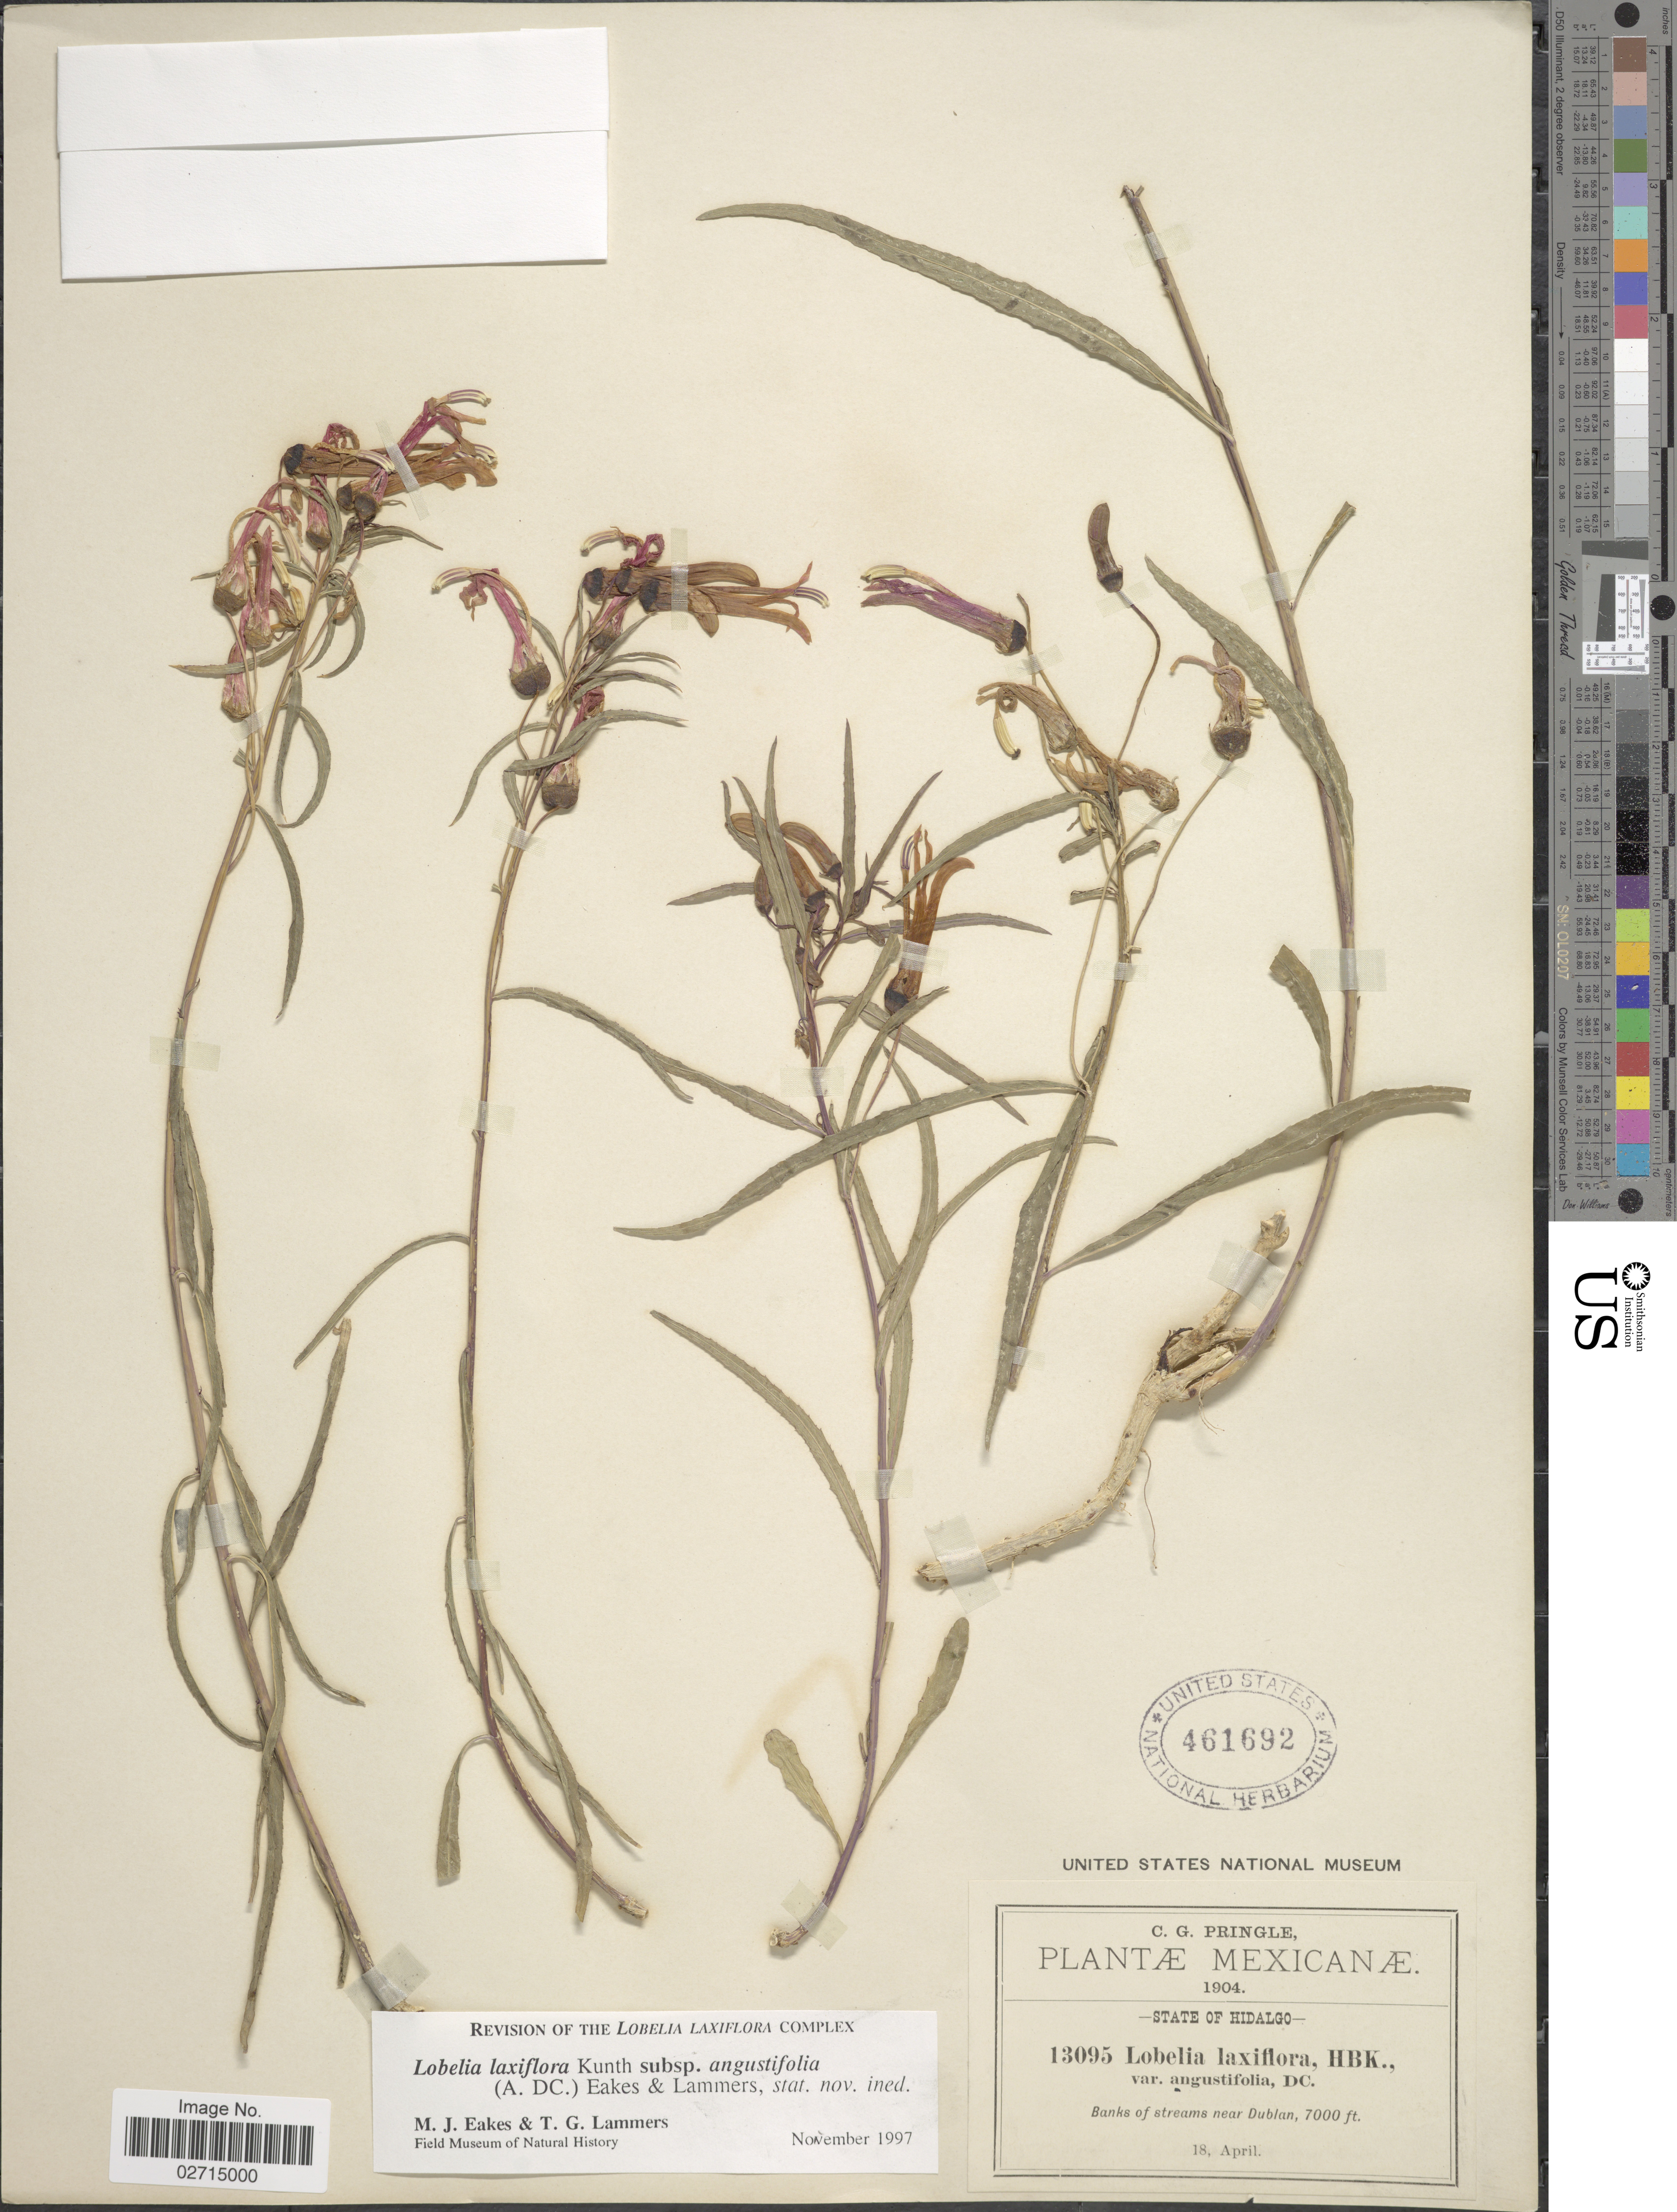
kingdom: Plantae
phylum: Tracheophyta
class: Magnoliopsida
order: Asterales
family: Campanulaceae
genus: Leptocodon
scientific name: Leptocodon laxiflora var. angustifolia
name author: A. DC.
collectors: C. G. Pringle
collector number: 13095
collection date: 1904-04-18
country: Mexico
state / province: Hidalgo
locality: State of Hidalgo, Banks of streams near Dublan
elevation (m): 2134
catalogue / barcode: US 461692